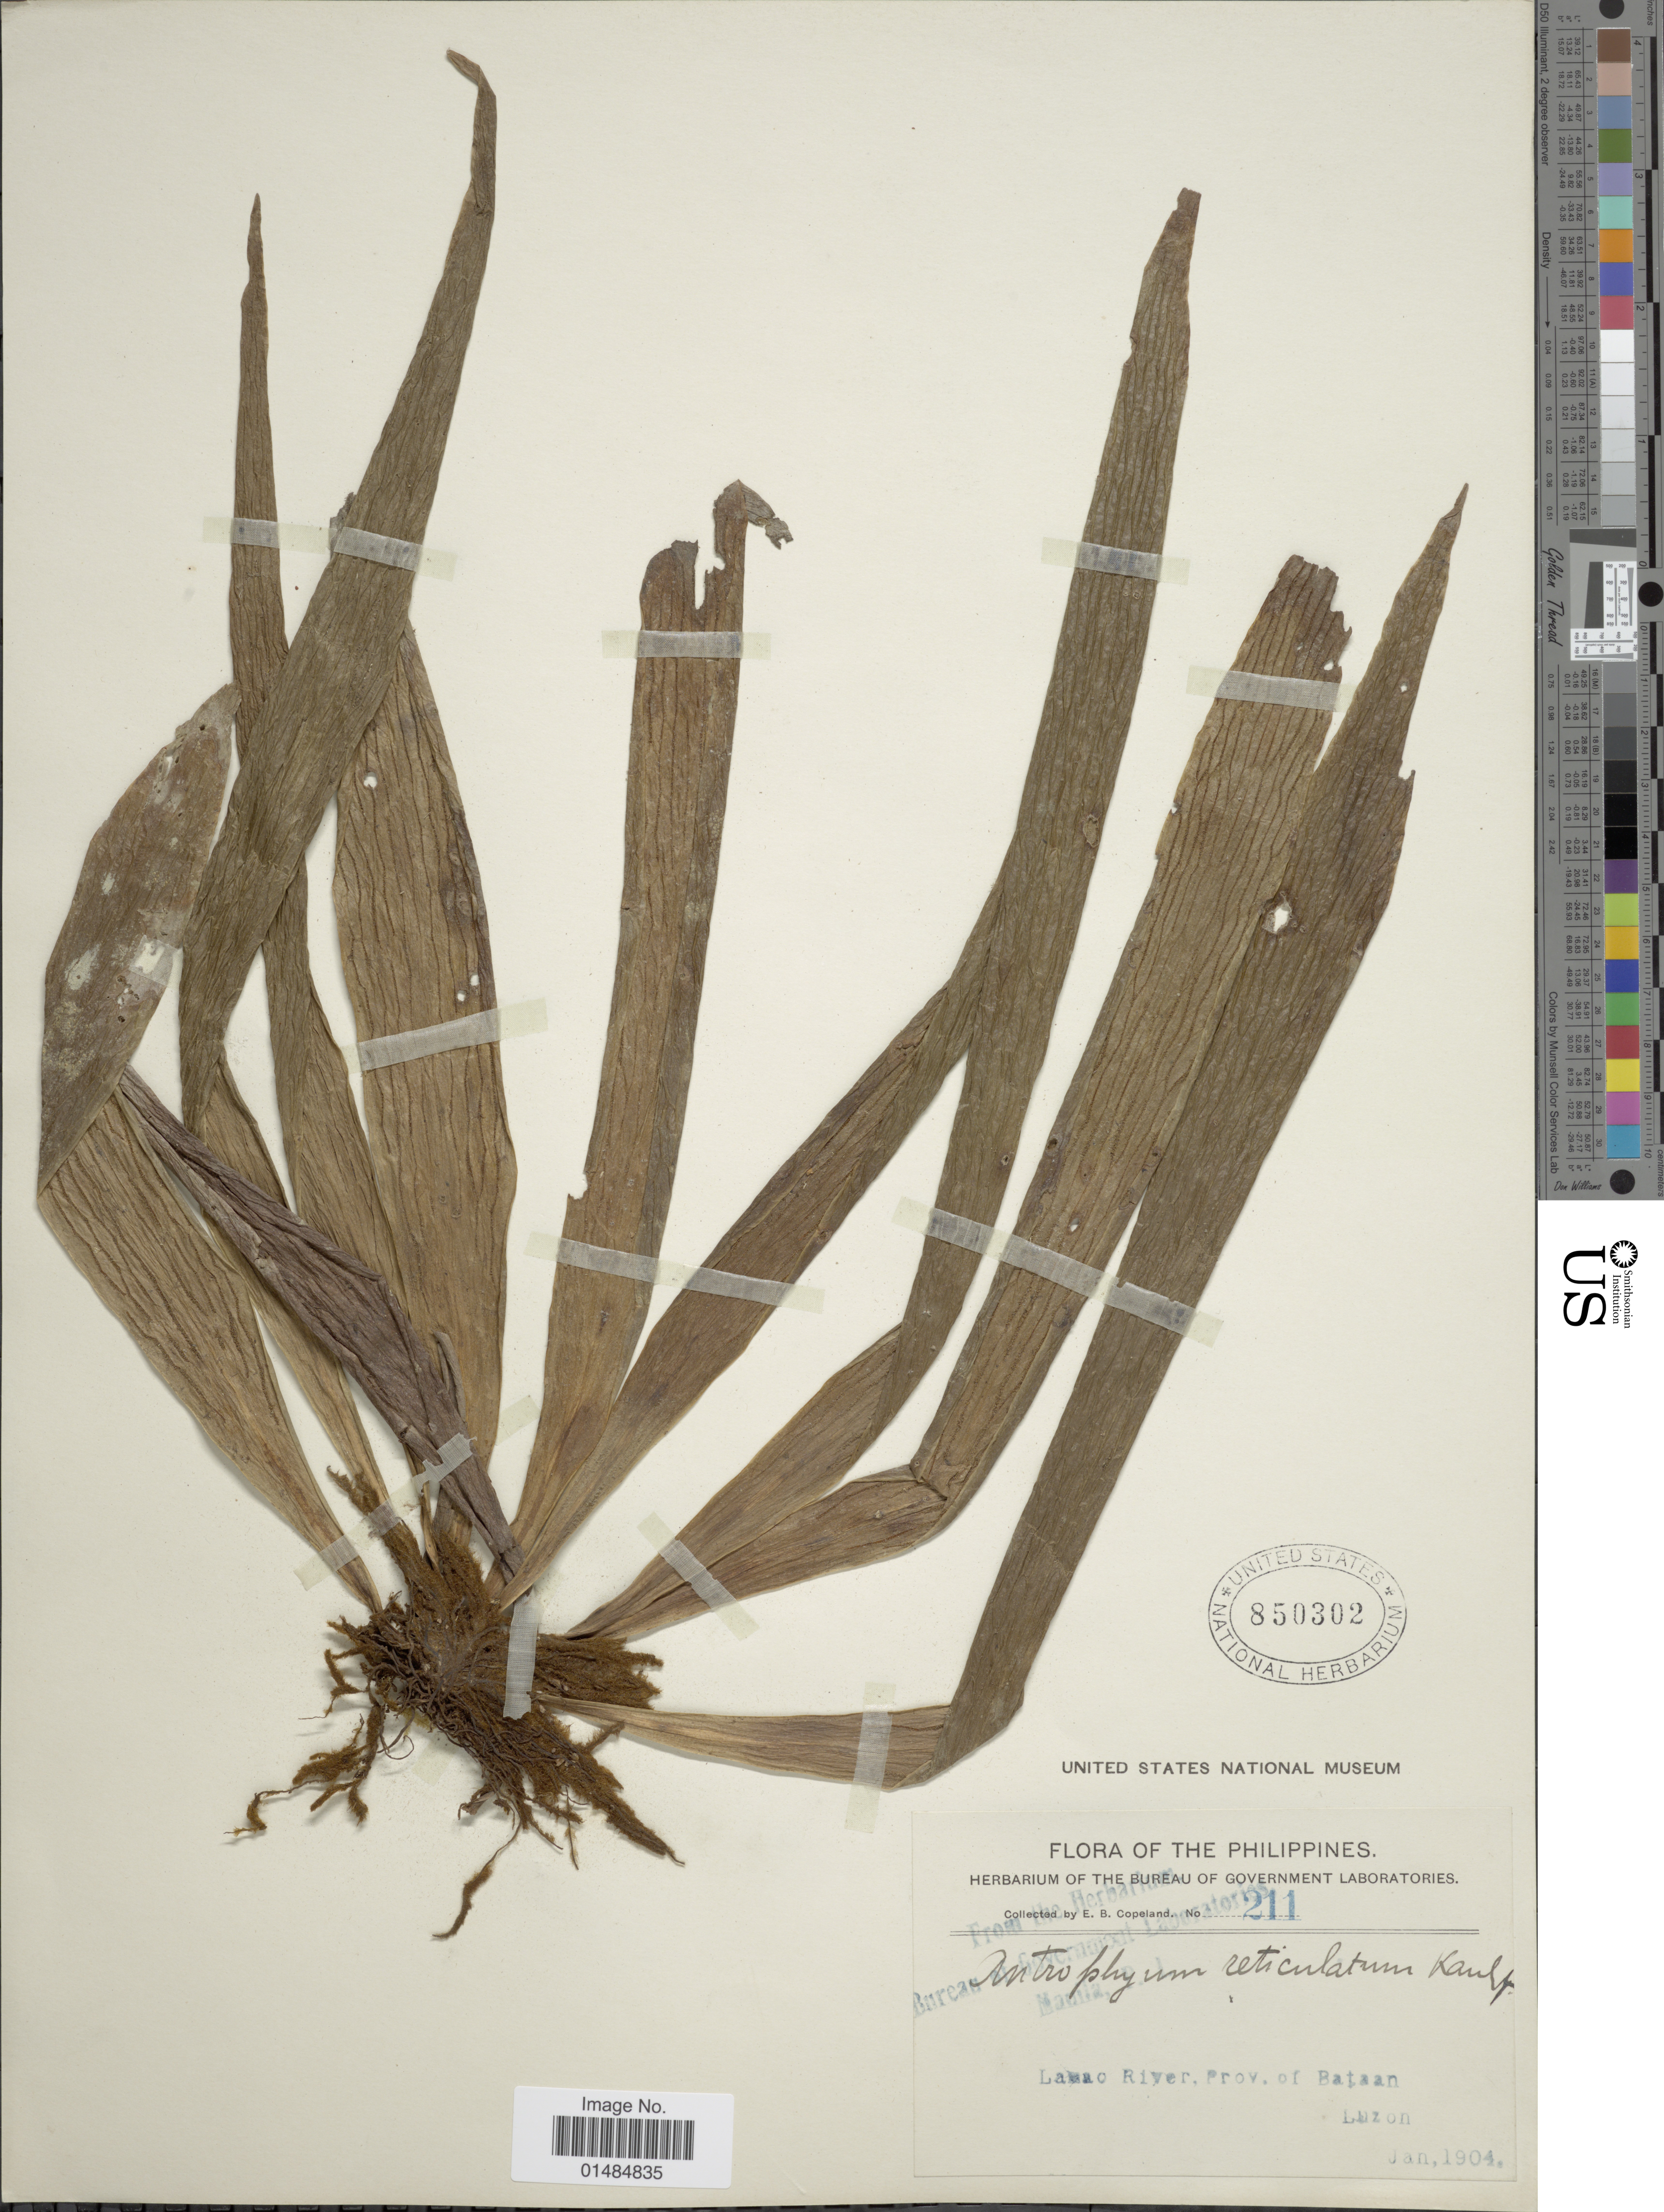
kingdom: Plantae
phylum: Tracheophyta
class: Polypodiopsida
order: Polypodiales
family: Pteridaceae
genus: Antrophyum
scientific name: Antrophyum reticulatum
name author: (G. Forst.) Kaulf.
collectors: E. B. Copeland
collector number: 211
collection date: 1904-01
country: Philippines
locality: Lamao River, Prov. of Bataan, Luzon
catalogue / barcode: US 850302